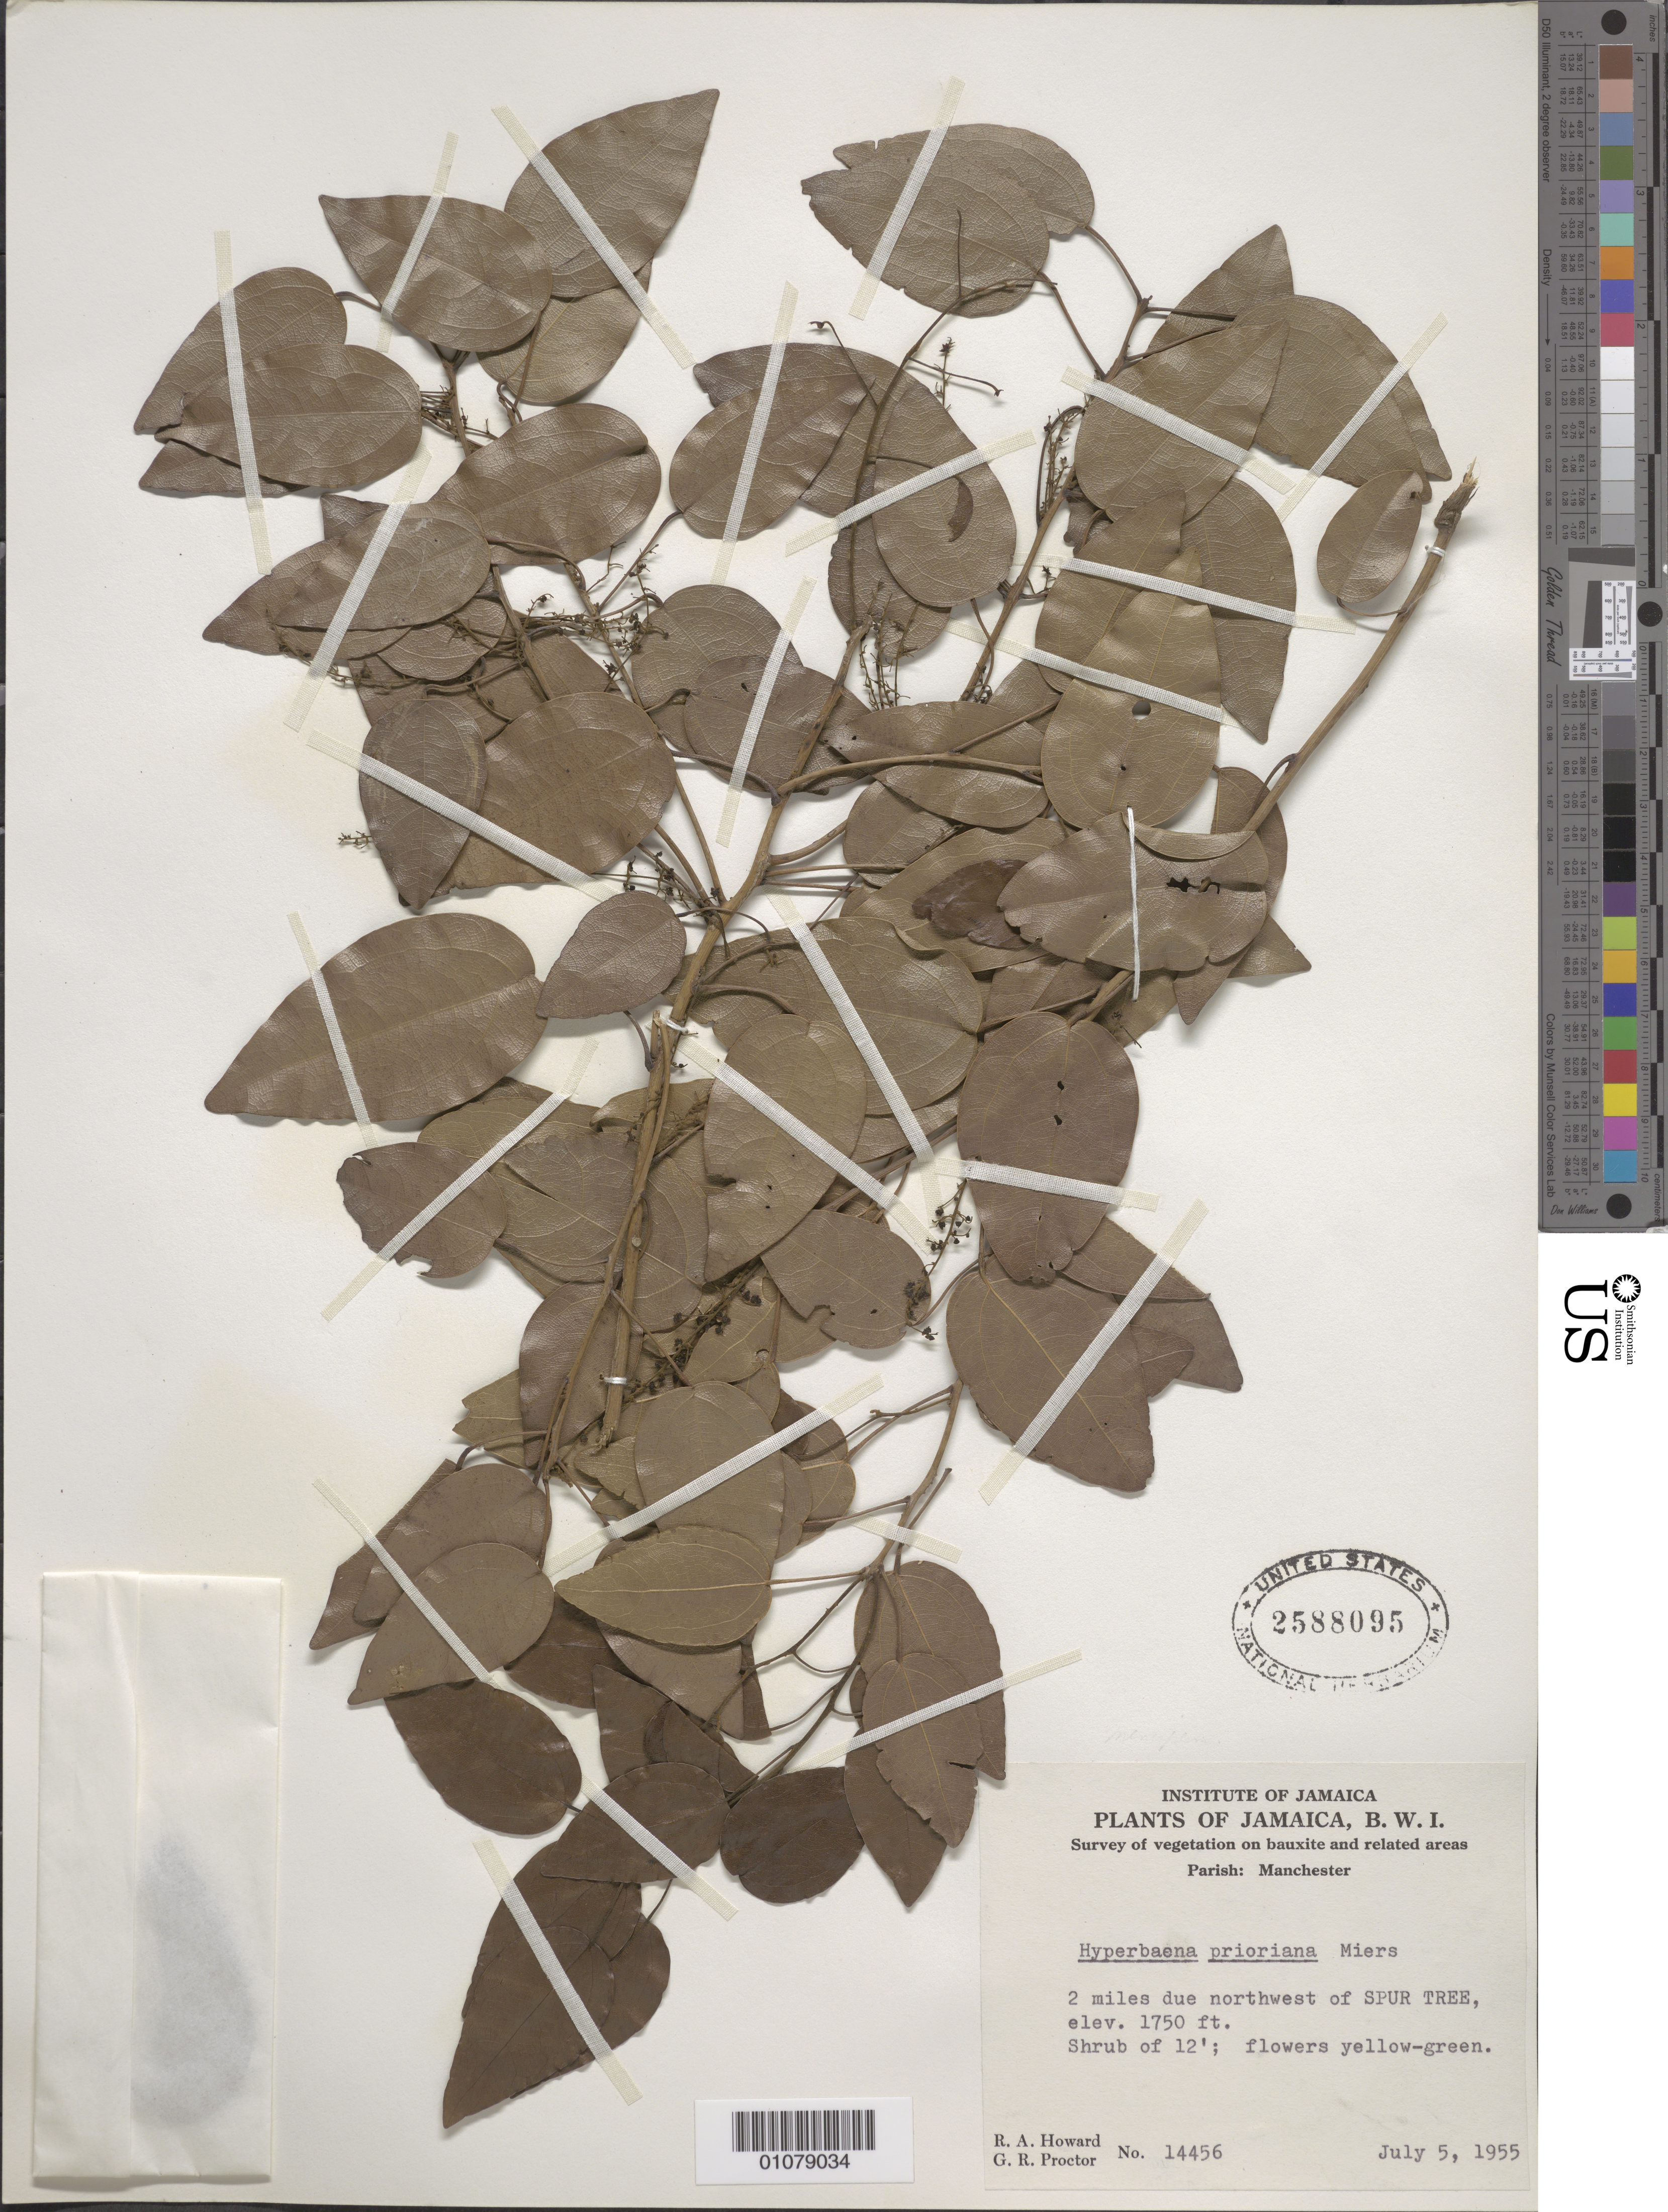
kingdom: Plantae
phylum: Tracheophyta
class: Magnoliopsida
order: Ranunculales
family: Menispermaceae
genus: Hyperbaena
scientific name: Hyperbaena prioriana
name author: Miers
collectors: R. A. Howard & G. R. Proctor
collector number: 14456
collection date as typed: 05 Jul 1955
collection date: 1955-07-05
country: Jamaica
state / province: Manchester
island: Jamaica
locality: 2 miles due NW of Spur Tree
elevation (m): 533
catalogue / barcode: US 2588095